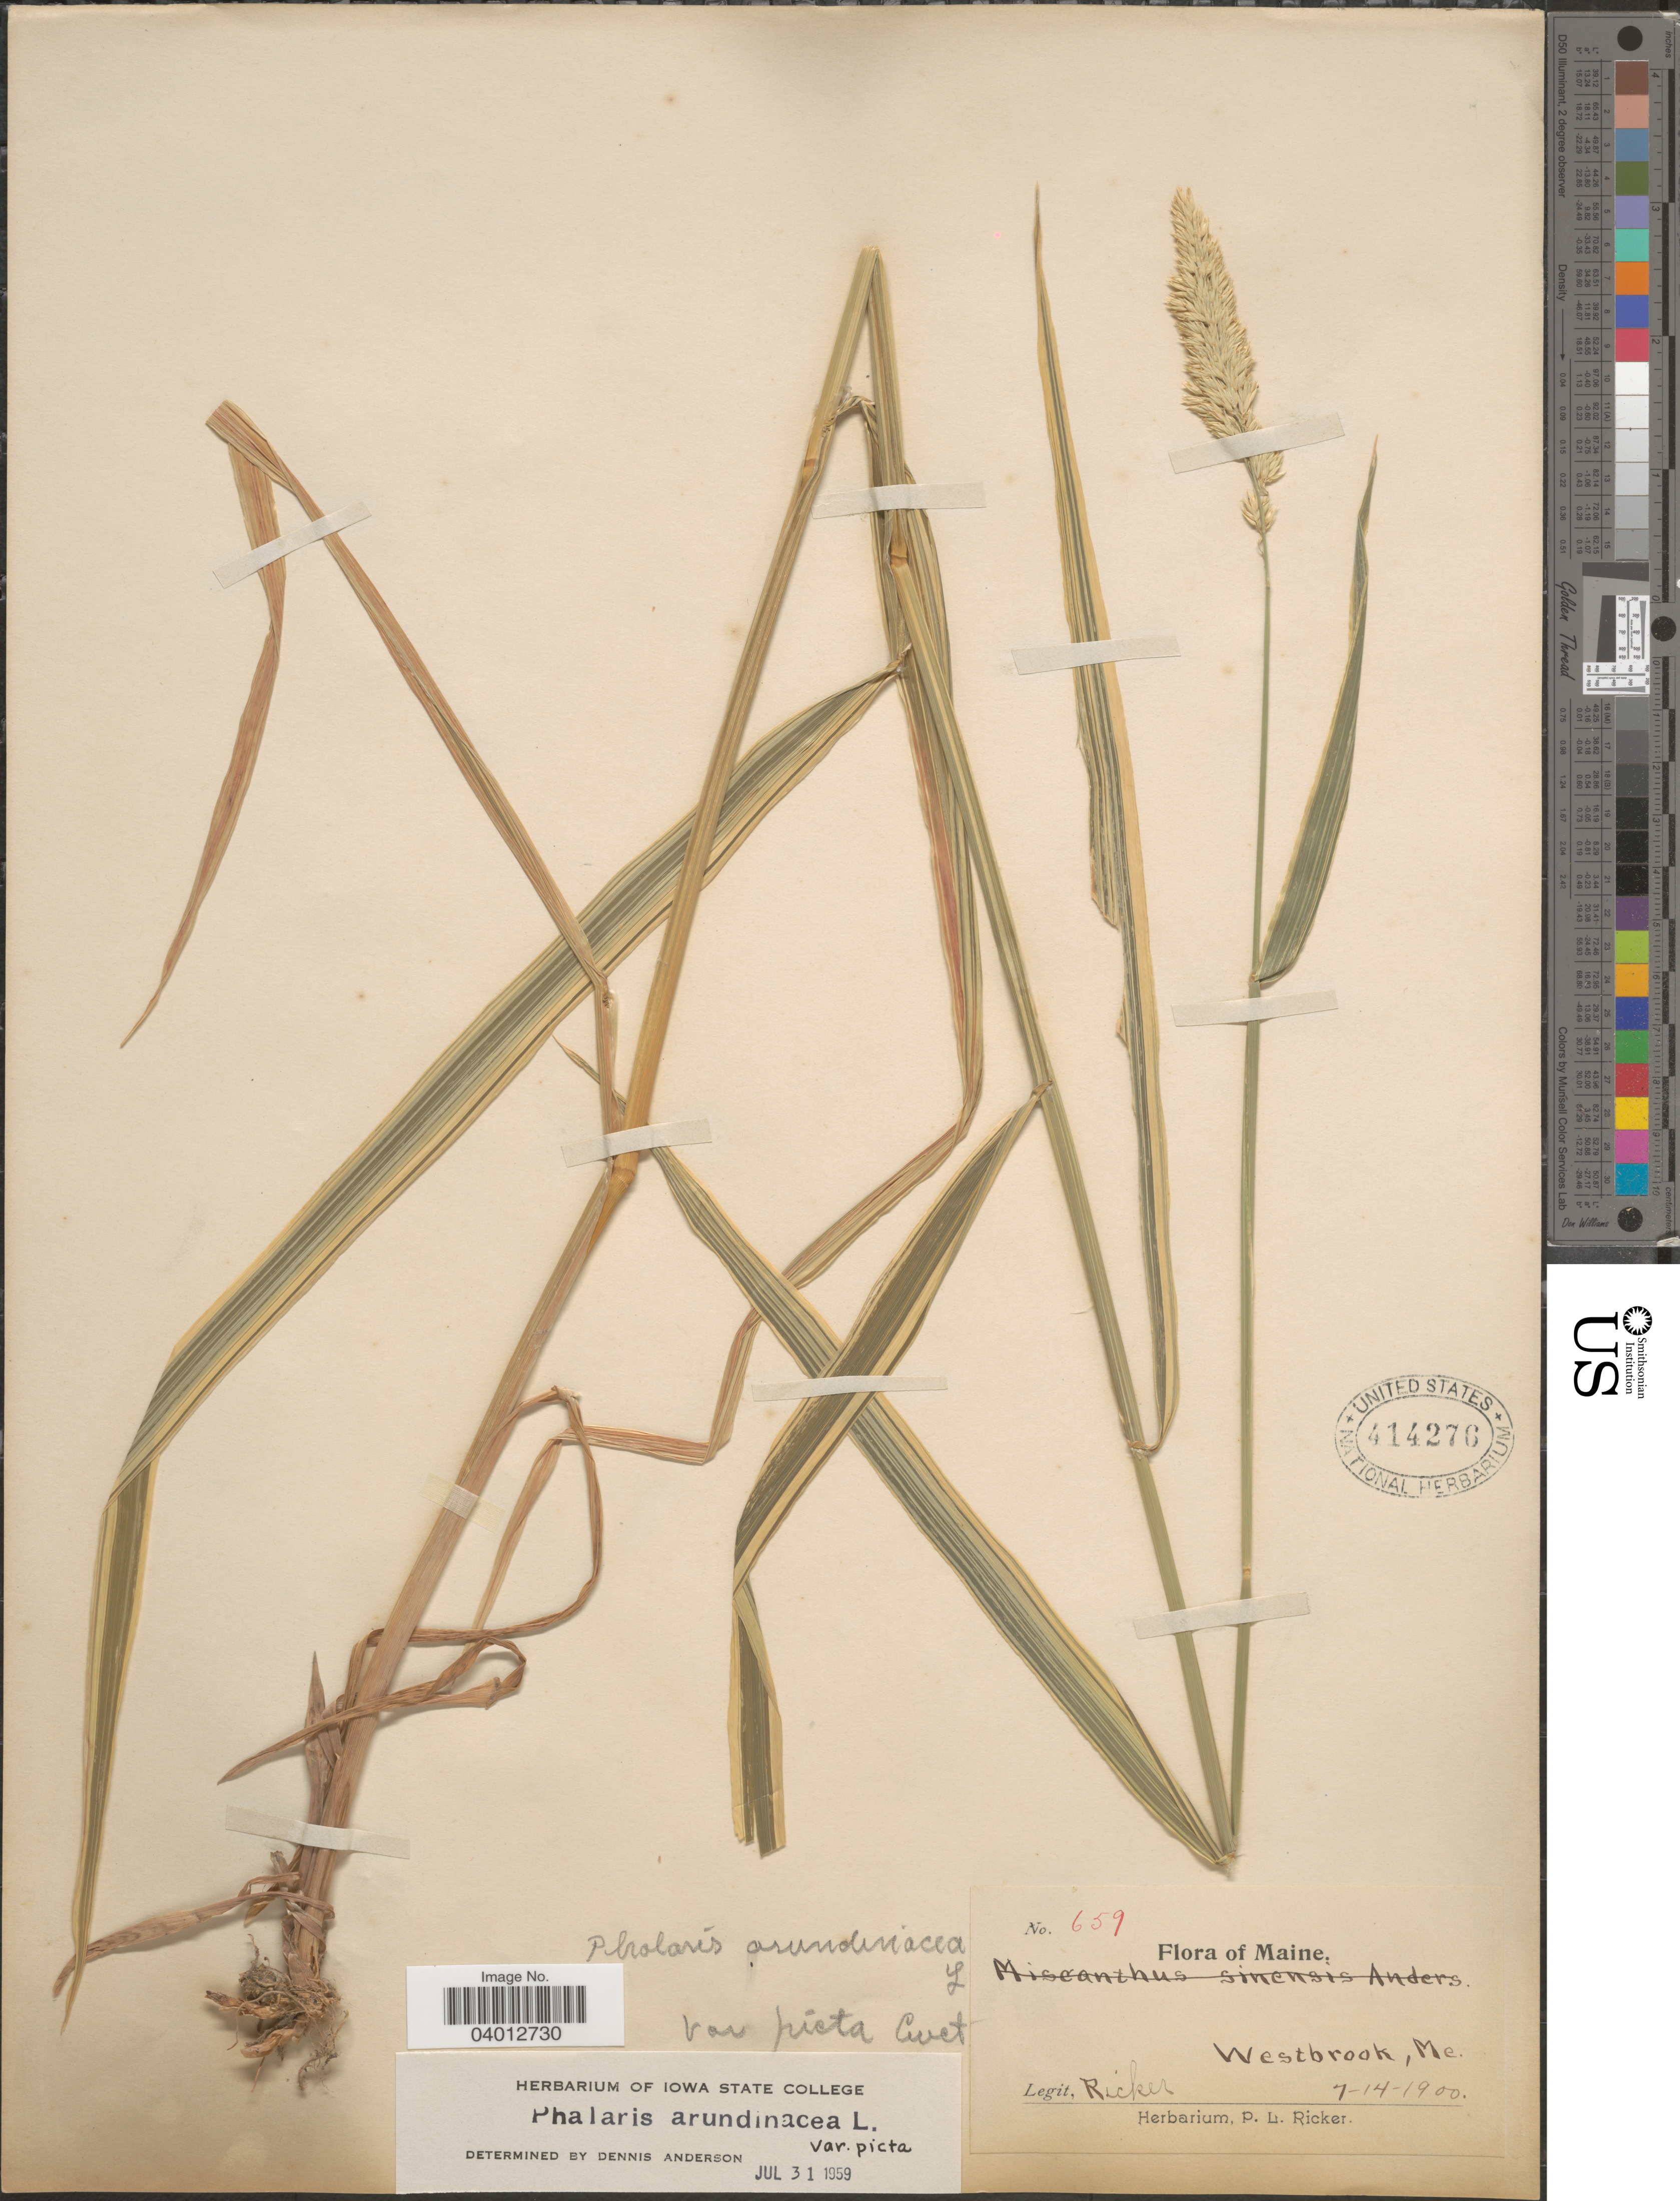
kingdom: Plantae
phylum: Tracheophyta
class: Liliopsida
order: Poales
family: Poaceae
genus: Phalaris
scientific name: Phalaris arundinacea var. picta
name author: Lam.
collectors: P. Ricker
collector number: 659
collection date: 1900-07-14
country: United States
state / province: Maine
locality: Westbrook.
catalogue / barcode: US 414276